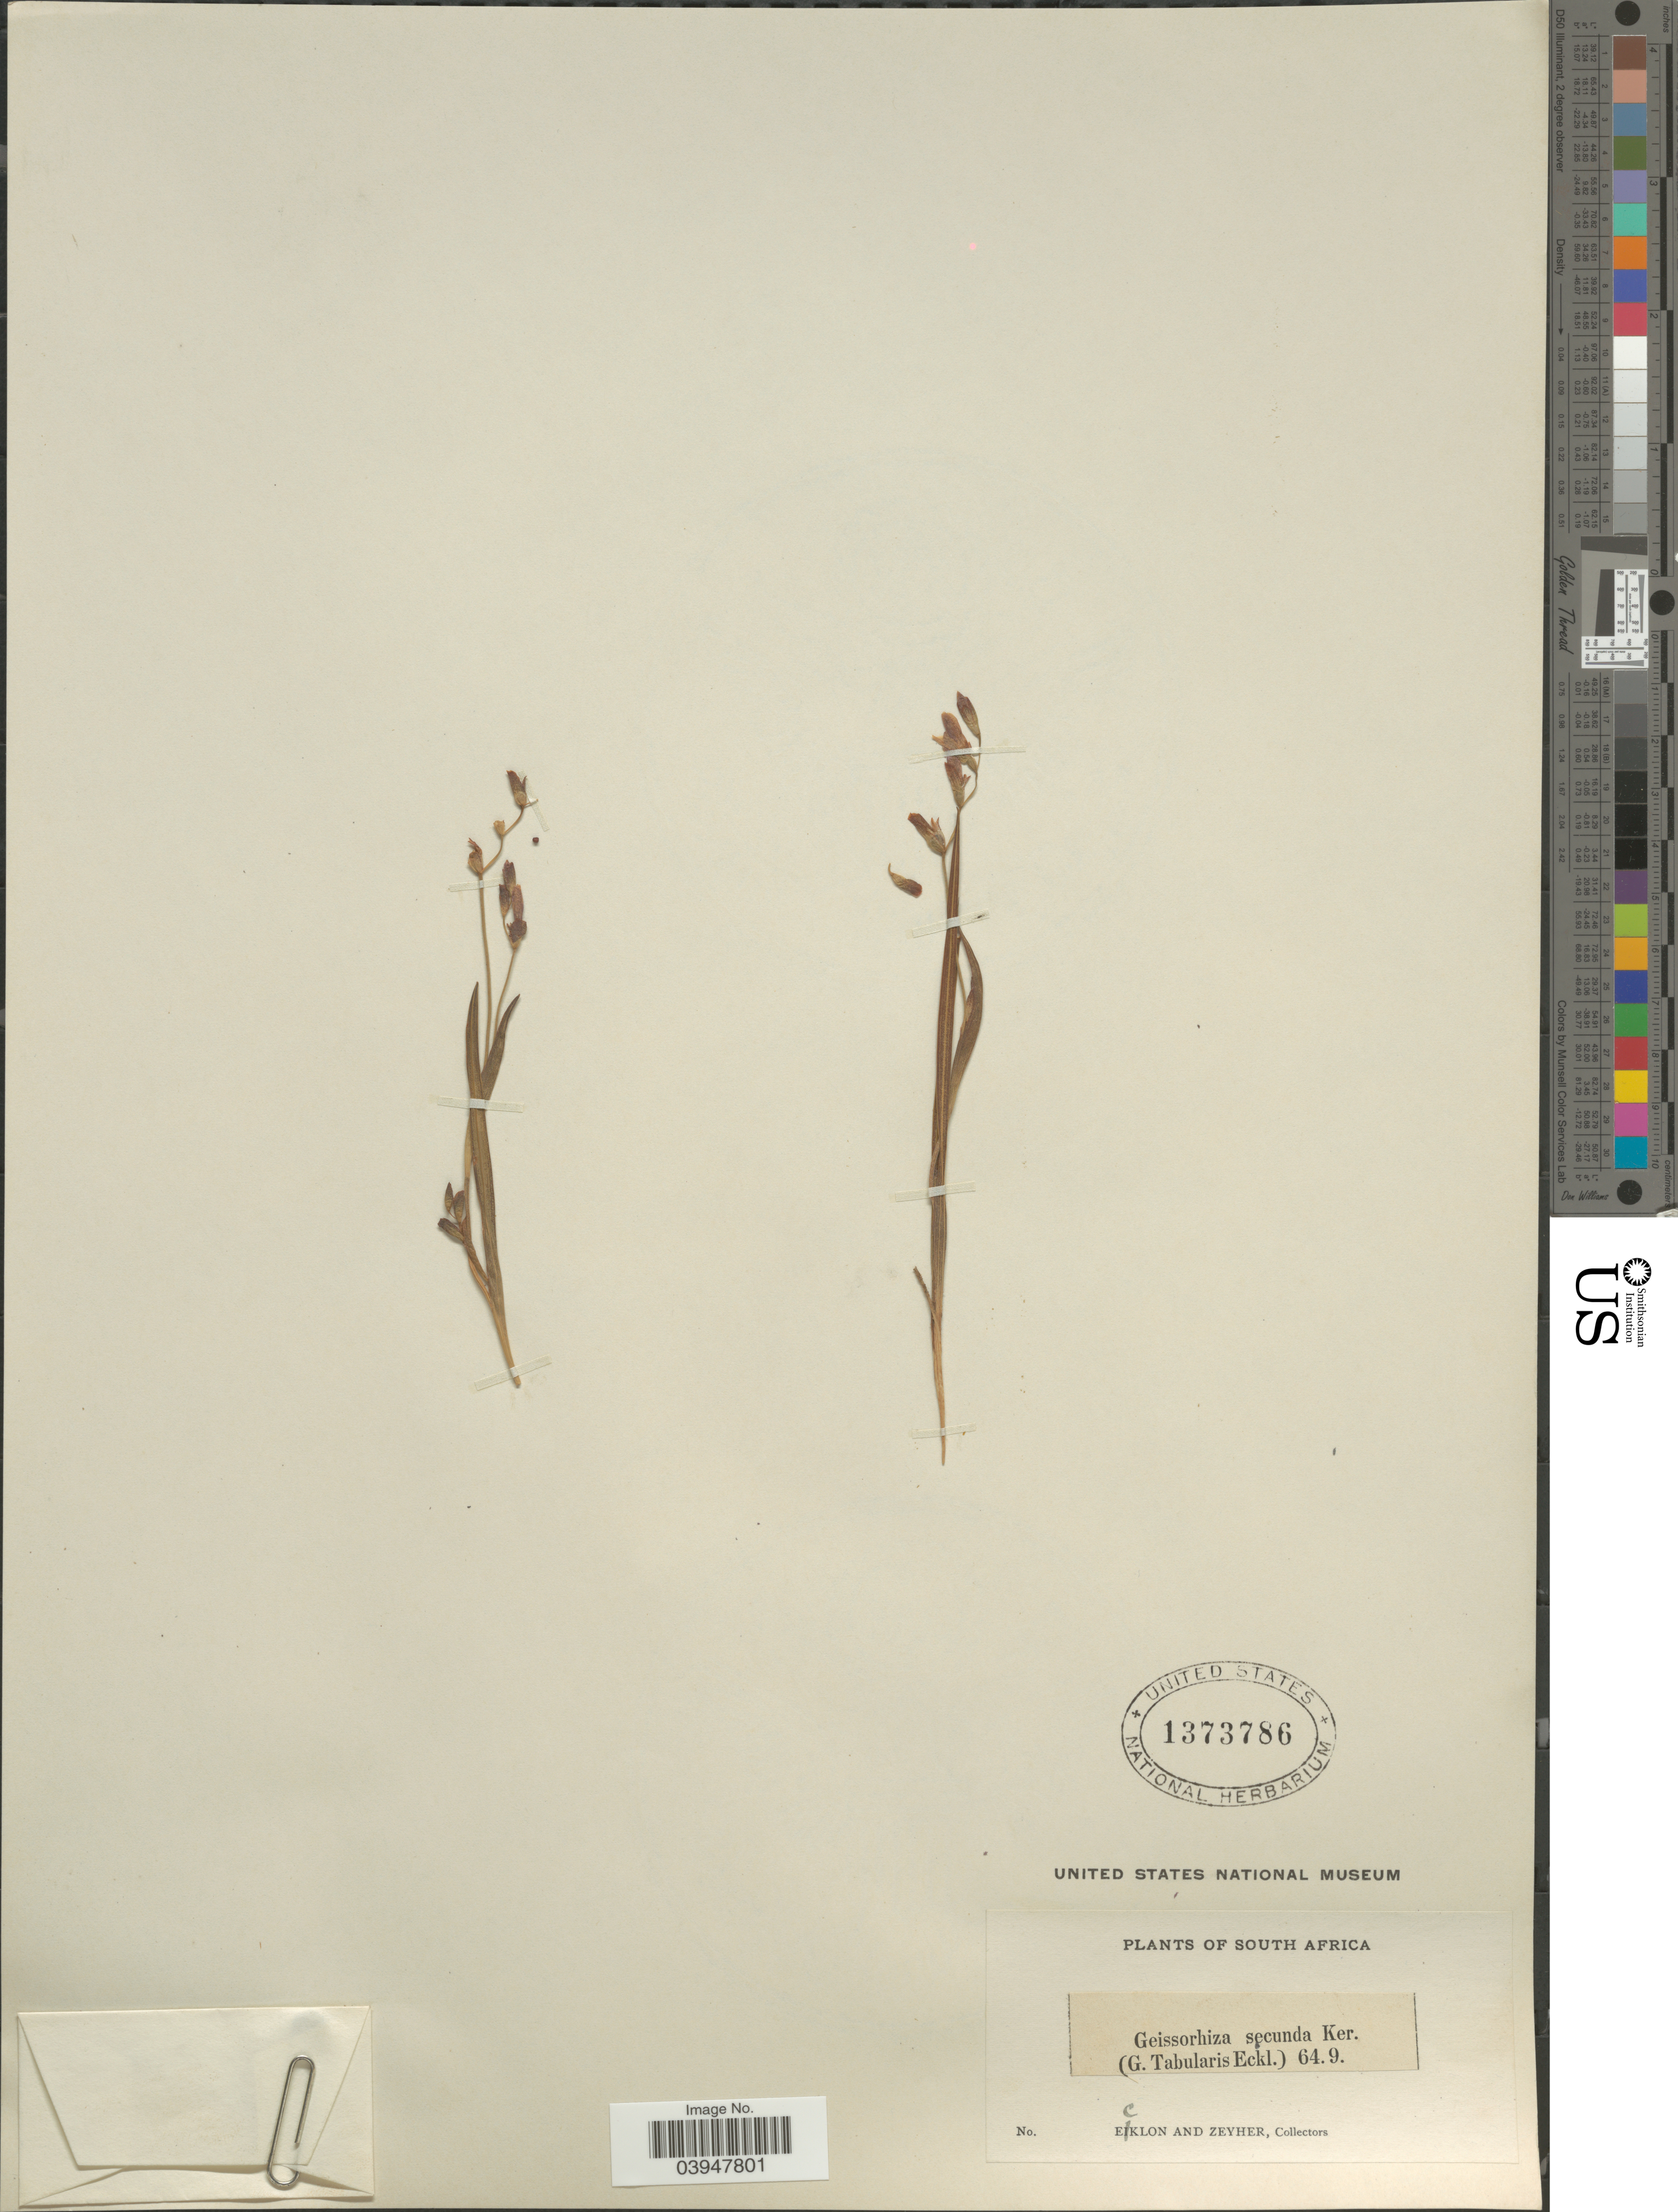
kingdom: Plantae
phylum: Tracheophyta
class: Liliopsida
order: Asparagales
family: Iridaceae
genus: Geissorhiza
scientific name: Geissorhiza aspera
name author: Goldblatt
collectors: -. Ecklon & -. Zeyher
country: South Africa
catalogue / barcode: US 1373786